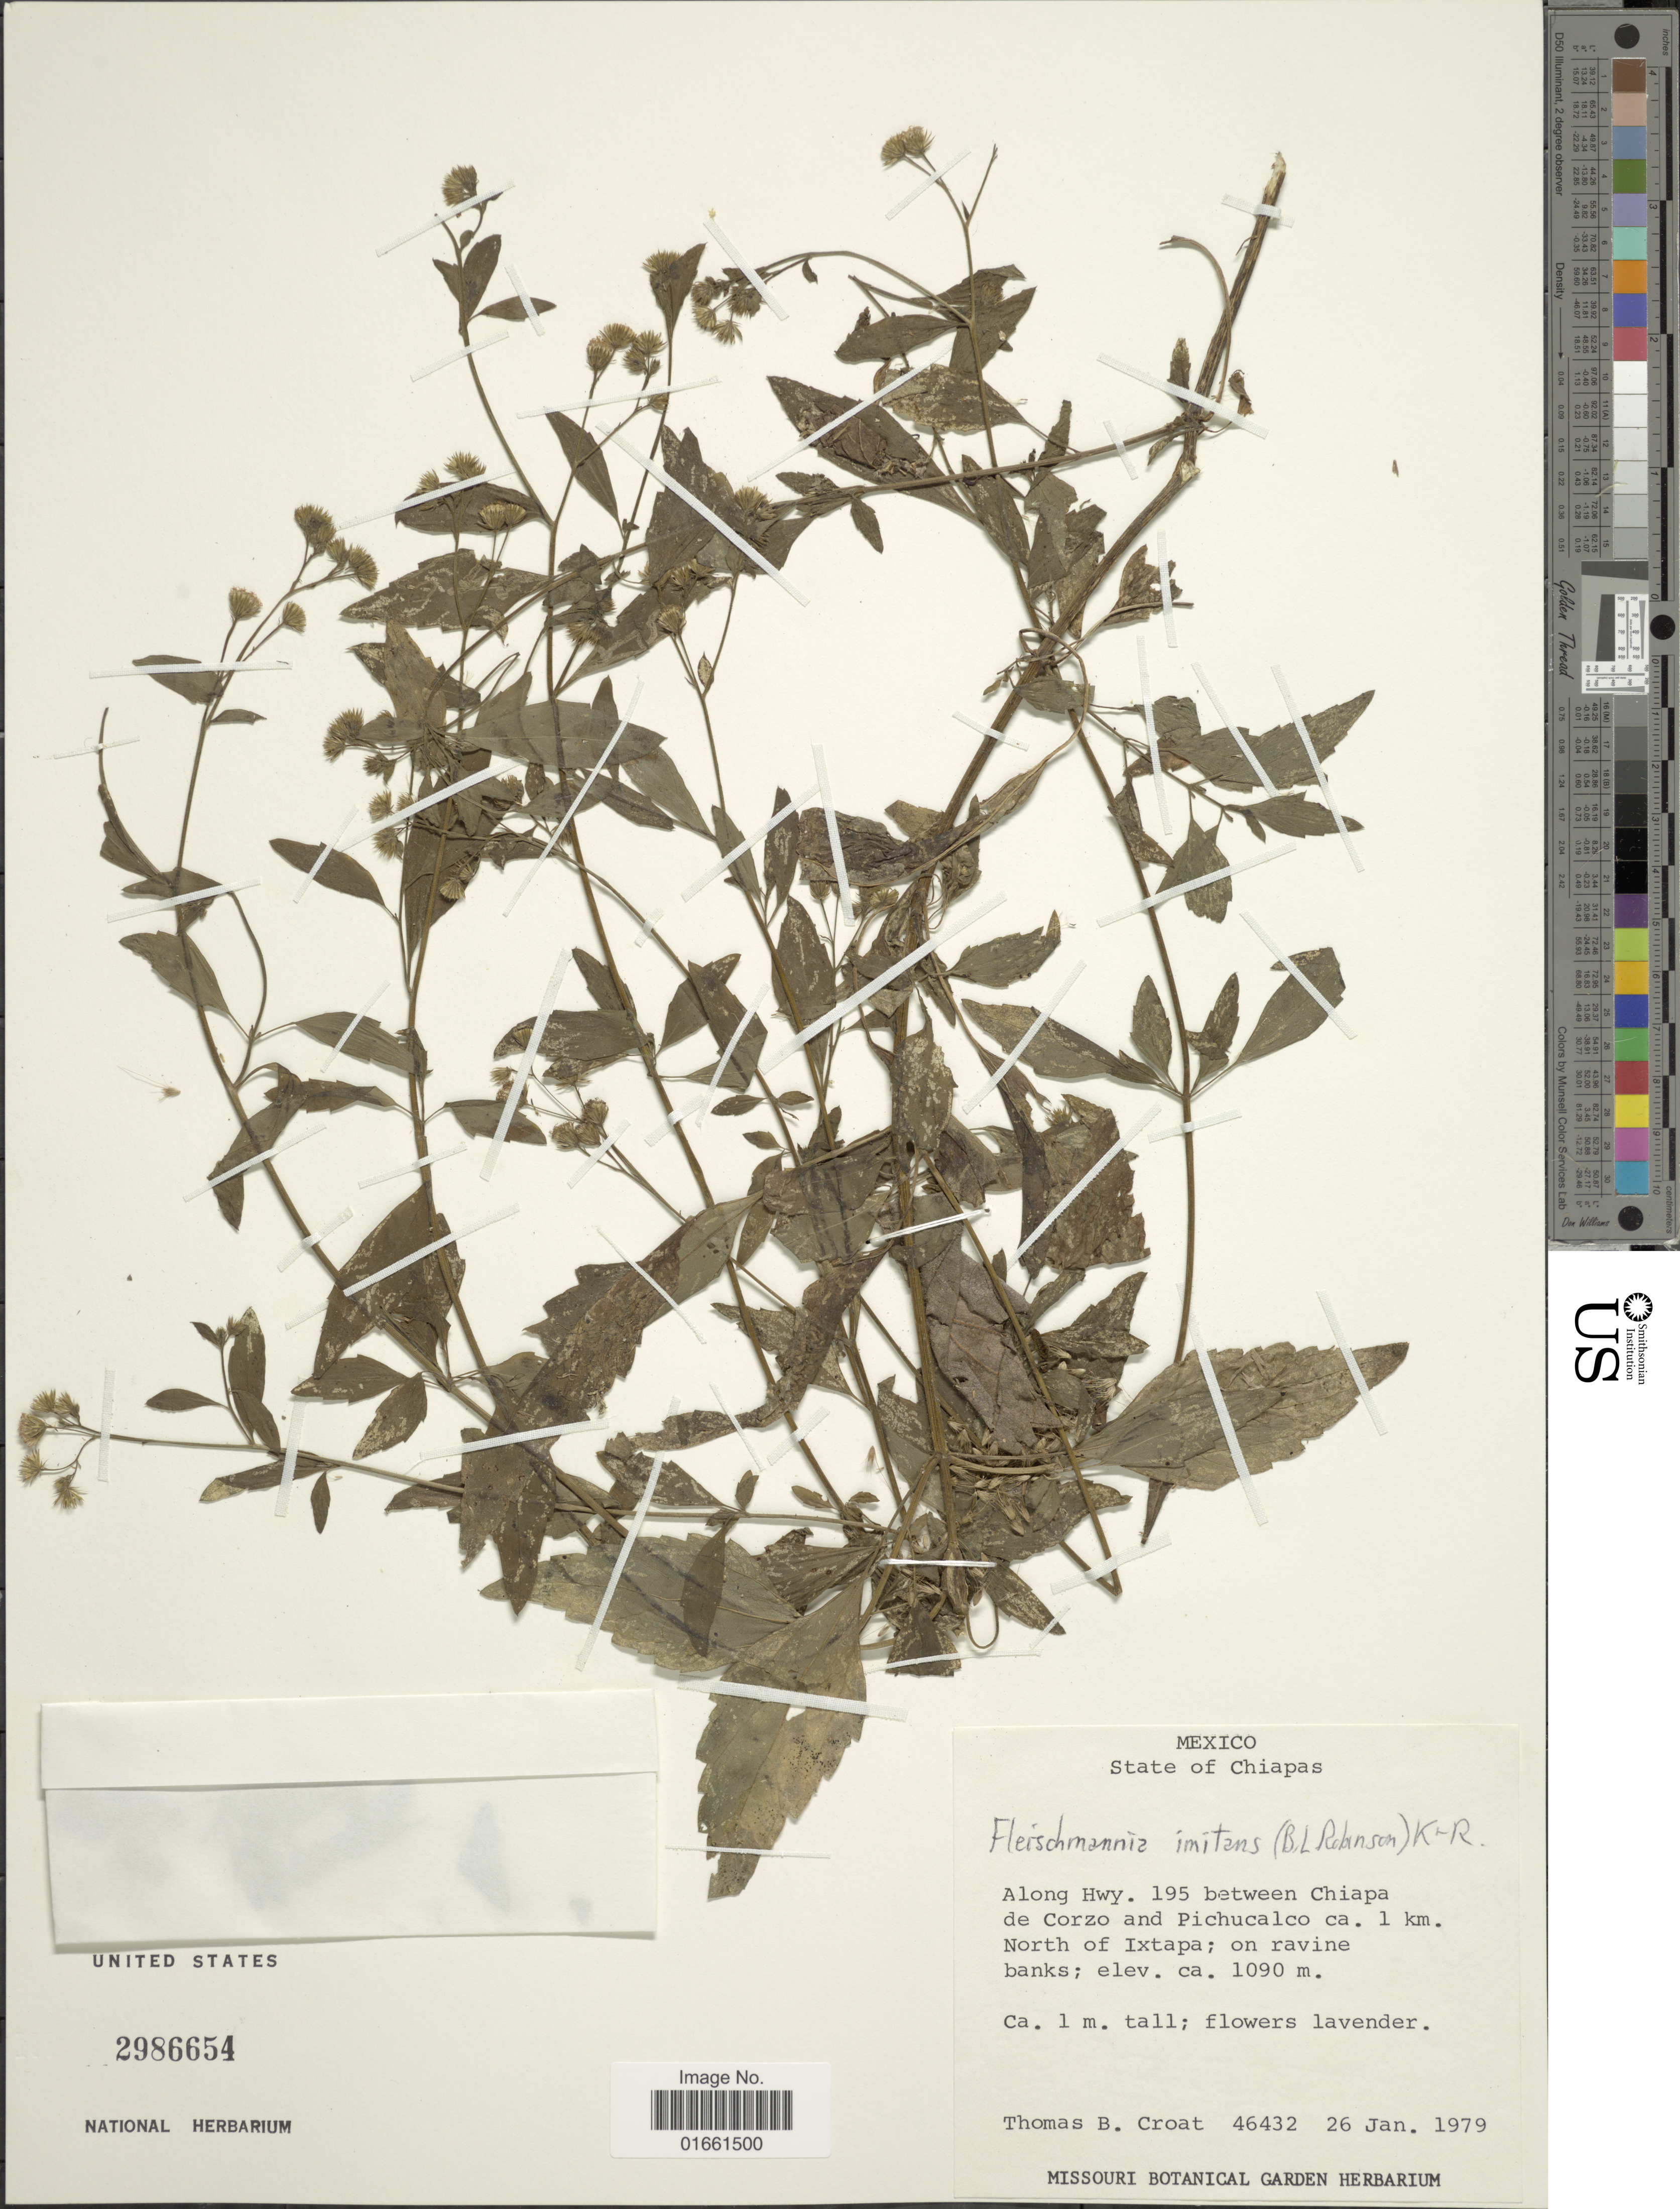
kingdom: Plantae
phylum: Tracheophyta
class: Magnoliopsida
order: Asterales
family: Asteraceae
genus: Fleischmannia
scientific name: Fleischmannia imitans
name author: (B.L. Rob.) R.M. King & H. Rob.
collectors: T. B. Croat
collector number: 46432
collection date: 1979-01-26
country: Mexico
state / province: Chiapas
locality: State of Chiapas, Along Hwy. 195 between Chiapa, de Corzo and Pichucalco ca 1 km North of Ixtapa.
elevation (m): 1090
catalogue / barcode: US 2986654